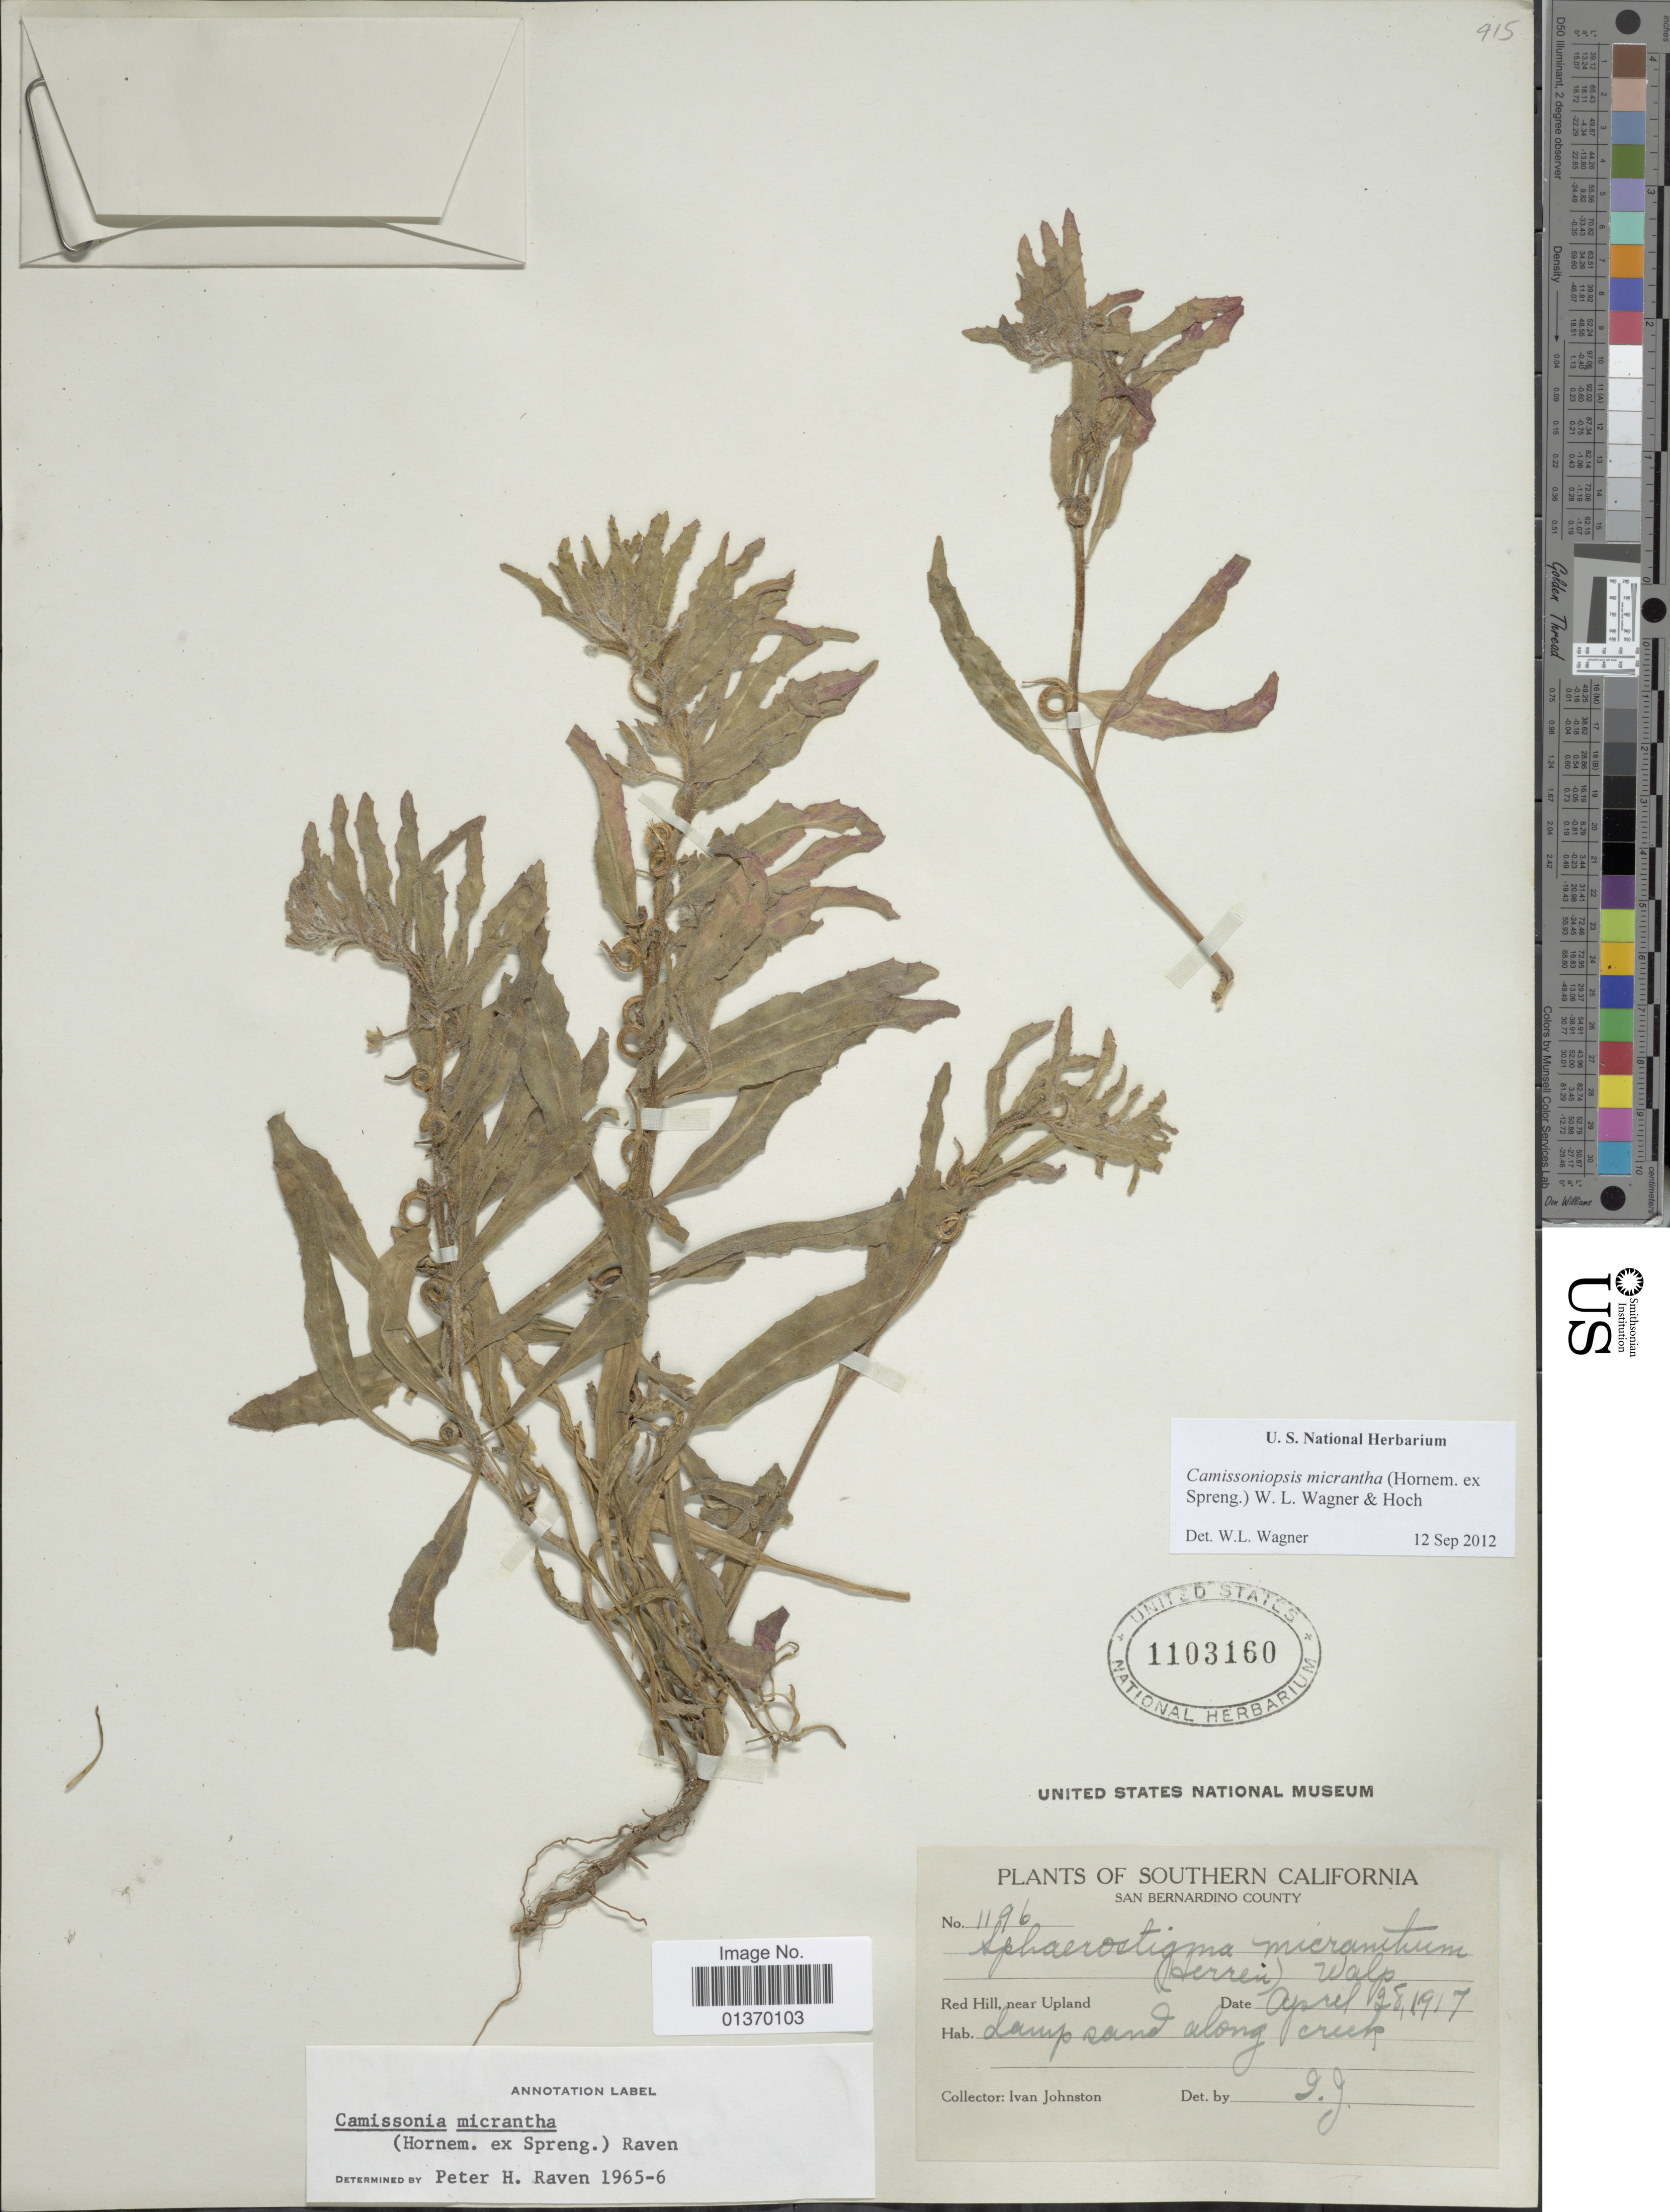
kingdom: Plantae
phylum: Tracheophyta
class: Magnoliopsida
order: Myrtales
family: Onagraceae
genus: Camissoniopsis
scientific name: Camissoniopsis micrantha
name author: (Hornem. ex Spreng.) W.L. Wagner & Hoch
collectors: I. Johnston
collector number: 1196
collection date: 1917-04-28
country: United States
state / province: California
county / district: San Bernardino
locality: Southern California, San Bernardino County, Red Hill, near Upland, damp sand along creek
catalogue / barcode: US 1103160